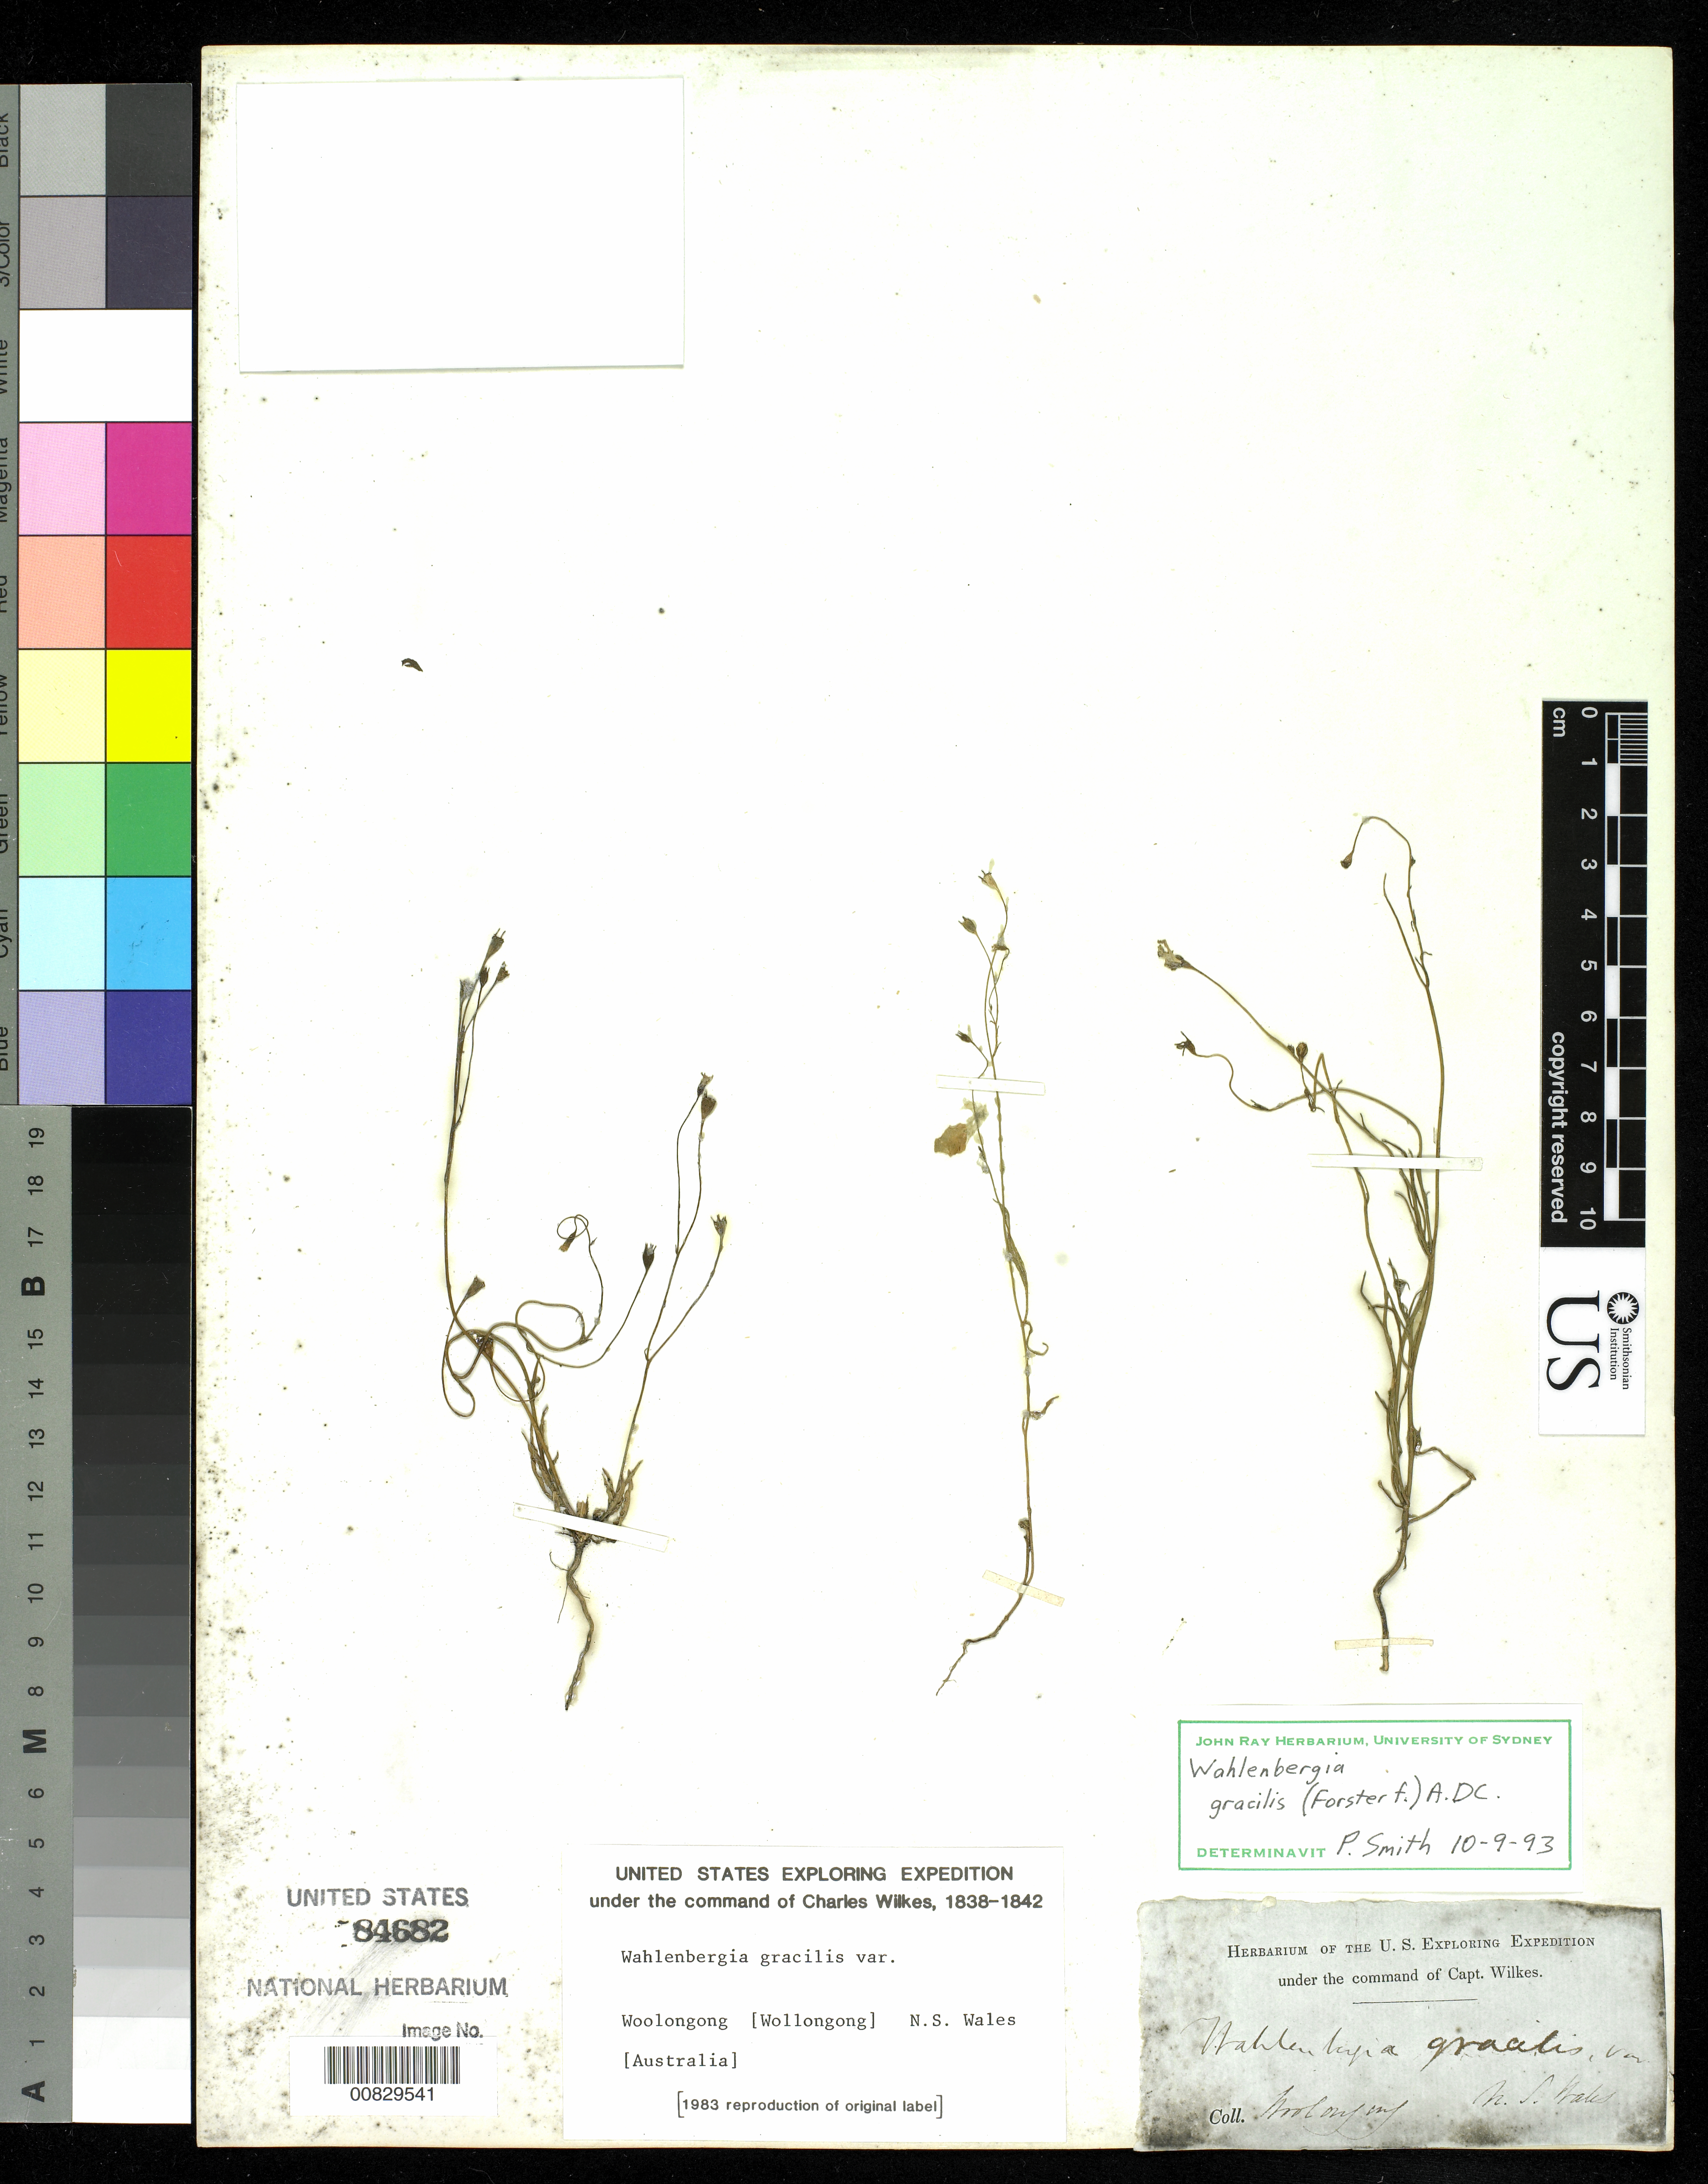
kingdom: Plantae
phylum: Tracheophyta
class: Magnoliopsida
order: Asterales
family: Campanulaceae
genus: Wahlenbergia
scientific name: Wahlenbergia gracilis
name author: A. DC.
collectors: Wilkes Explor. Exped.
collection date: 1838/1842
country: Australia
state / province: New South Wales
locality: Woolongong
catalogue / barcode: US 84682